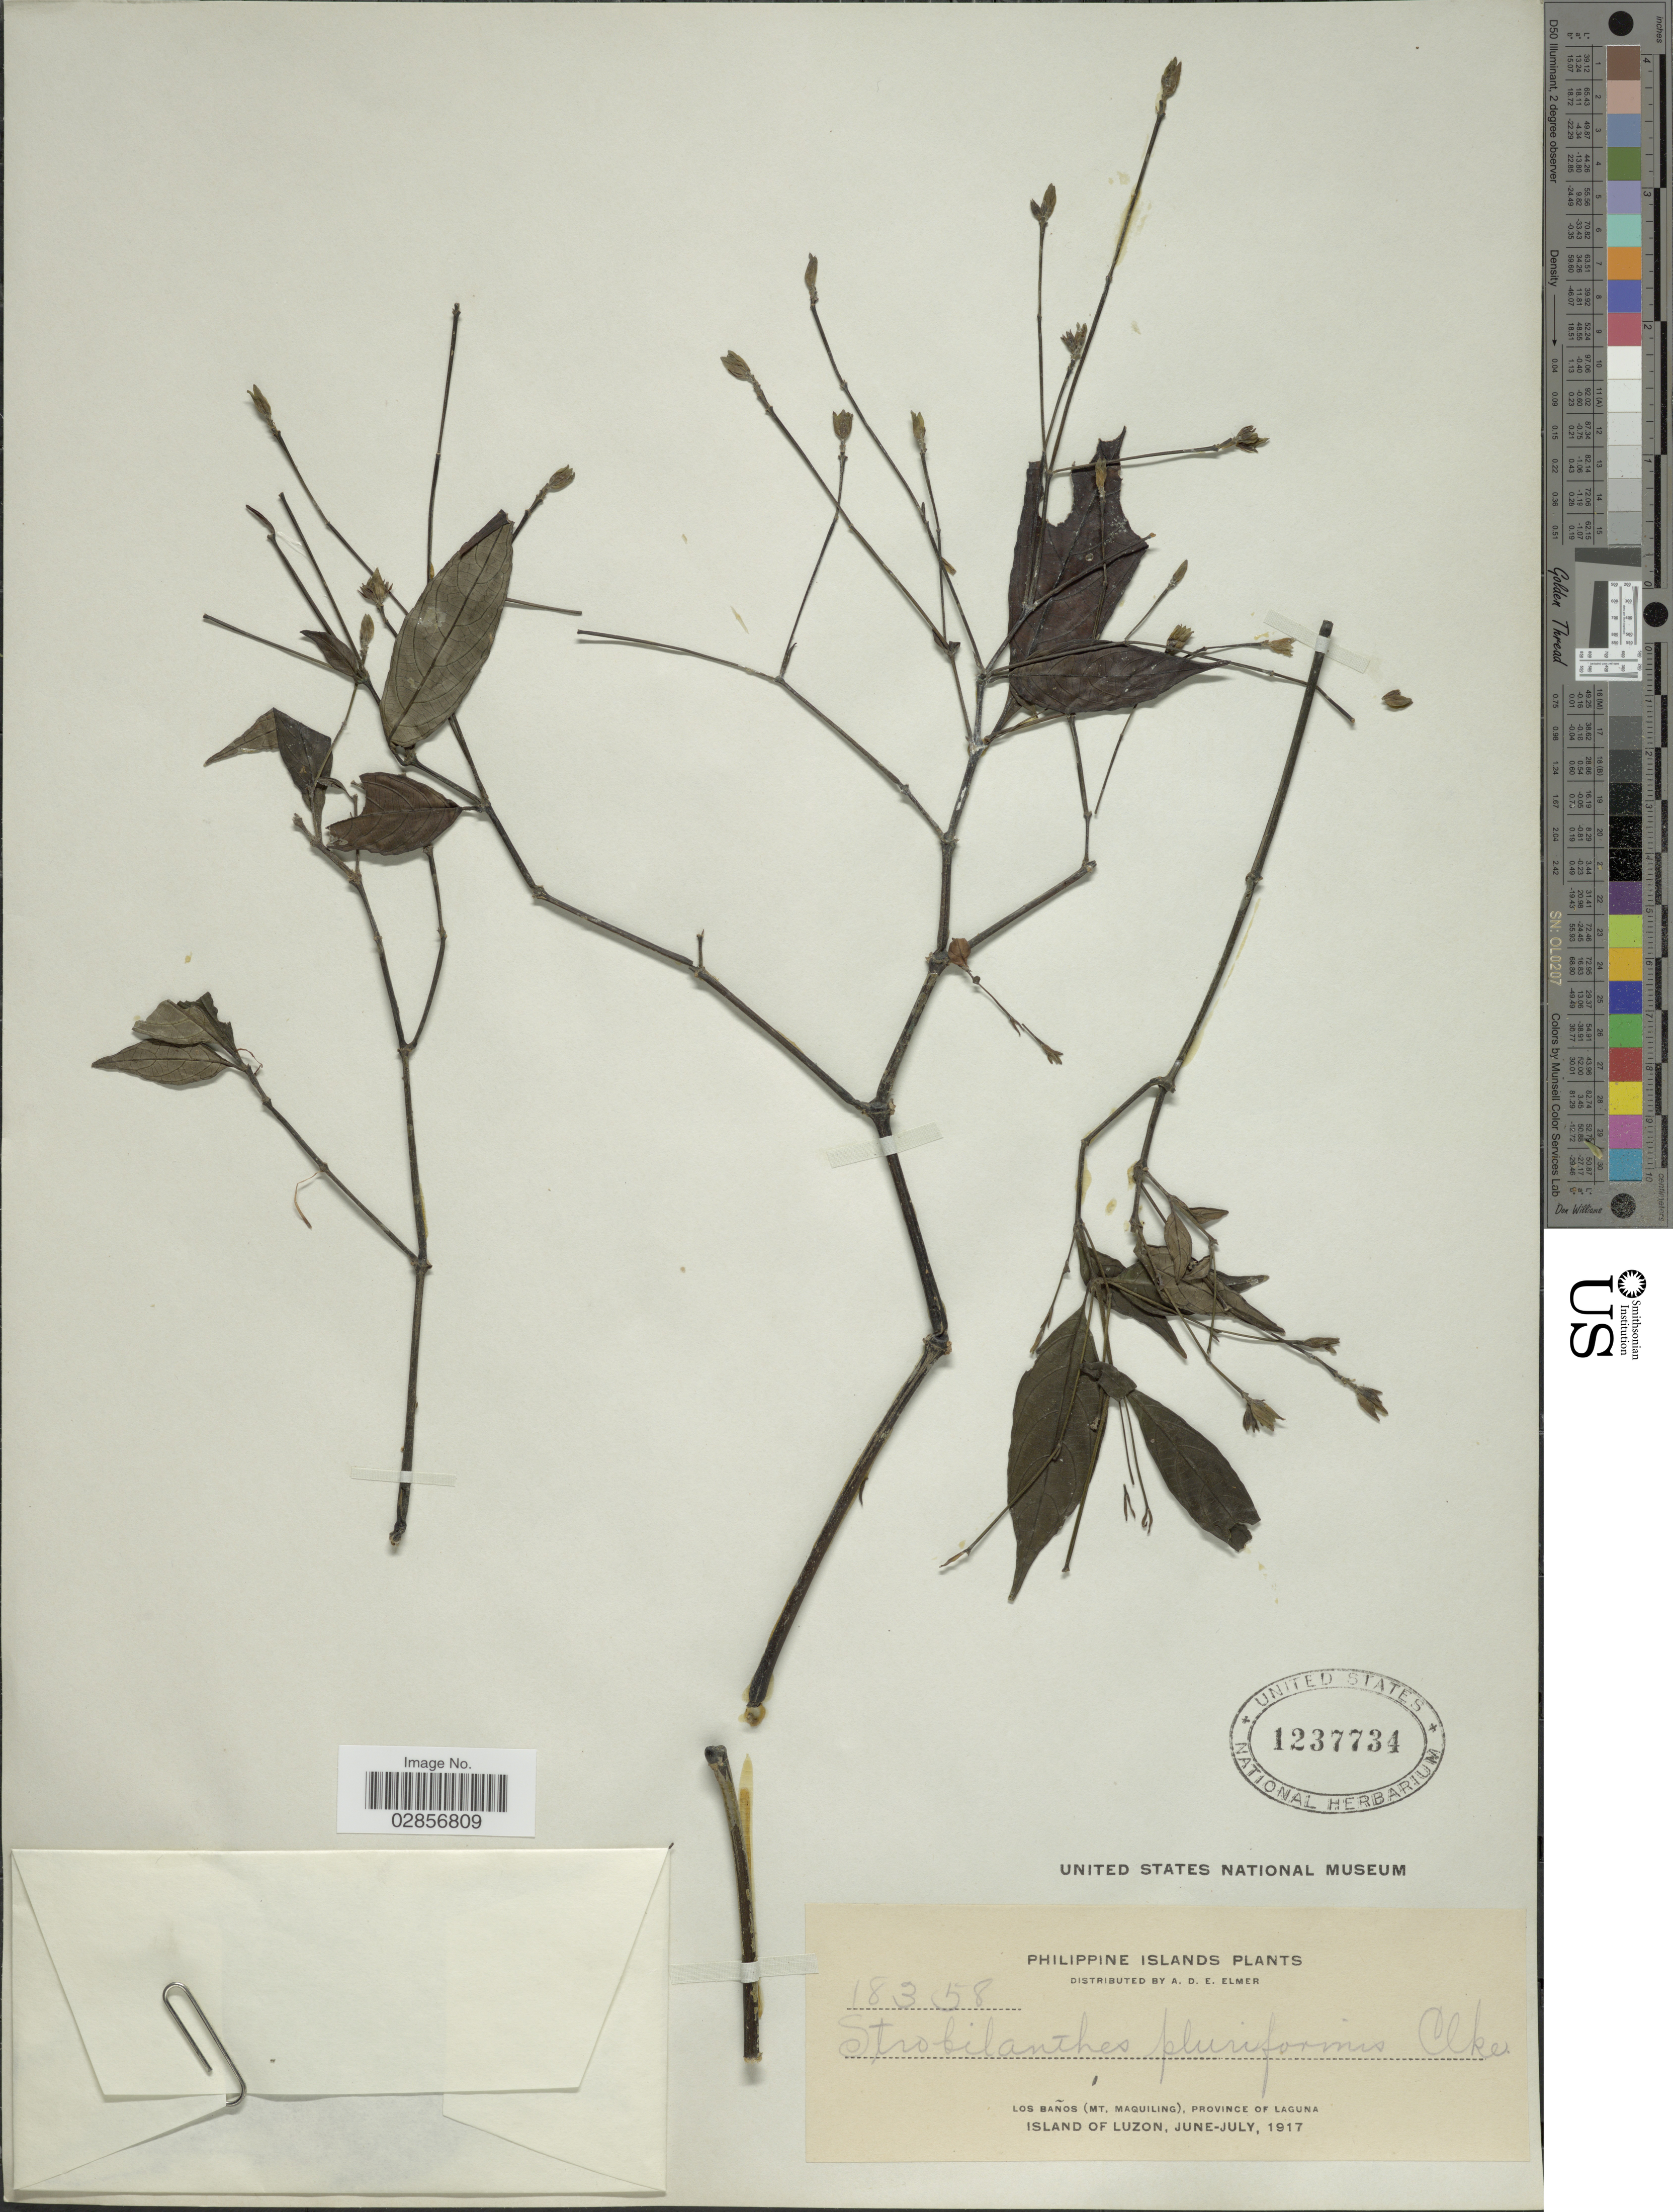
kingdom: Plantae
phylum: Tracheophyta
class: Magnoliopsida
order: Lamiales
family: Acanthaceae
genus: Strobilanthes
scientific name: Strobilanthes pluriformis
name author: C.B. Clarke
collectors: A. D. E. Elmer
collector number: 18358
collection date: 1917-06/1917-07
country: Philippines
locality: Los Baños (Mt. Maquiling), Province of Laguna. Island of Luzon.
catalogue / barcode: US 1237734